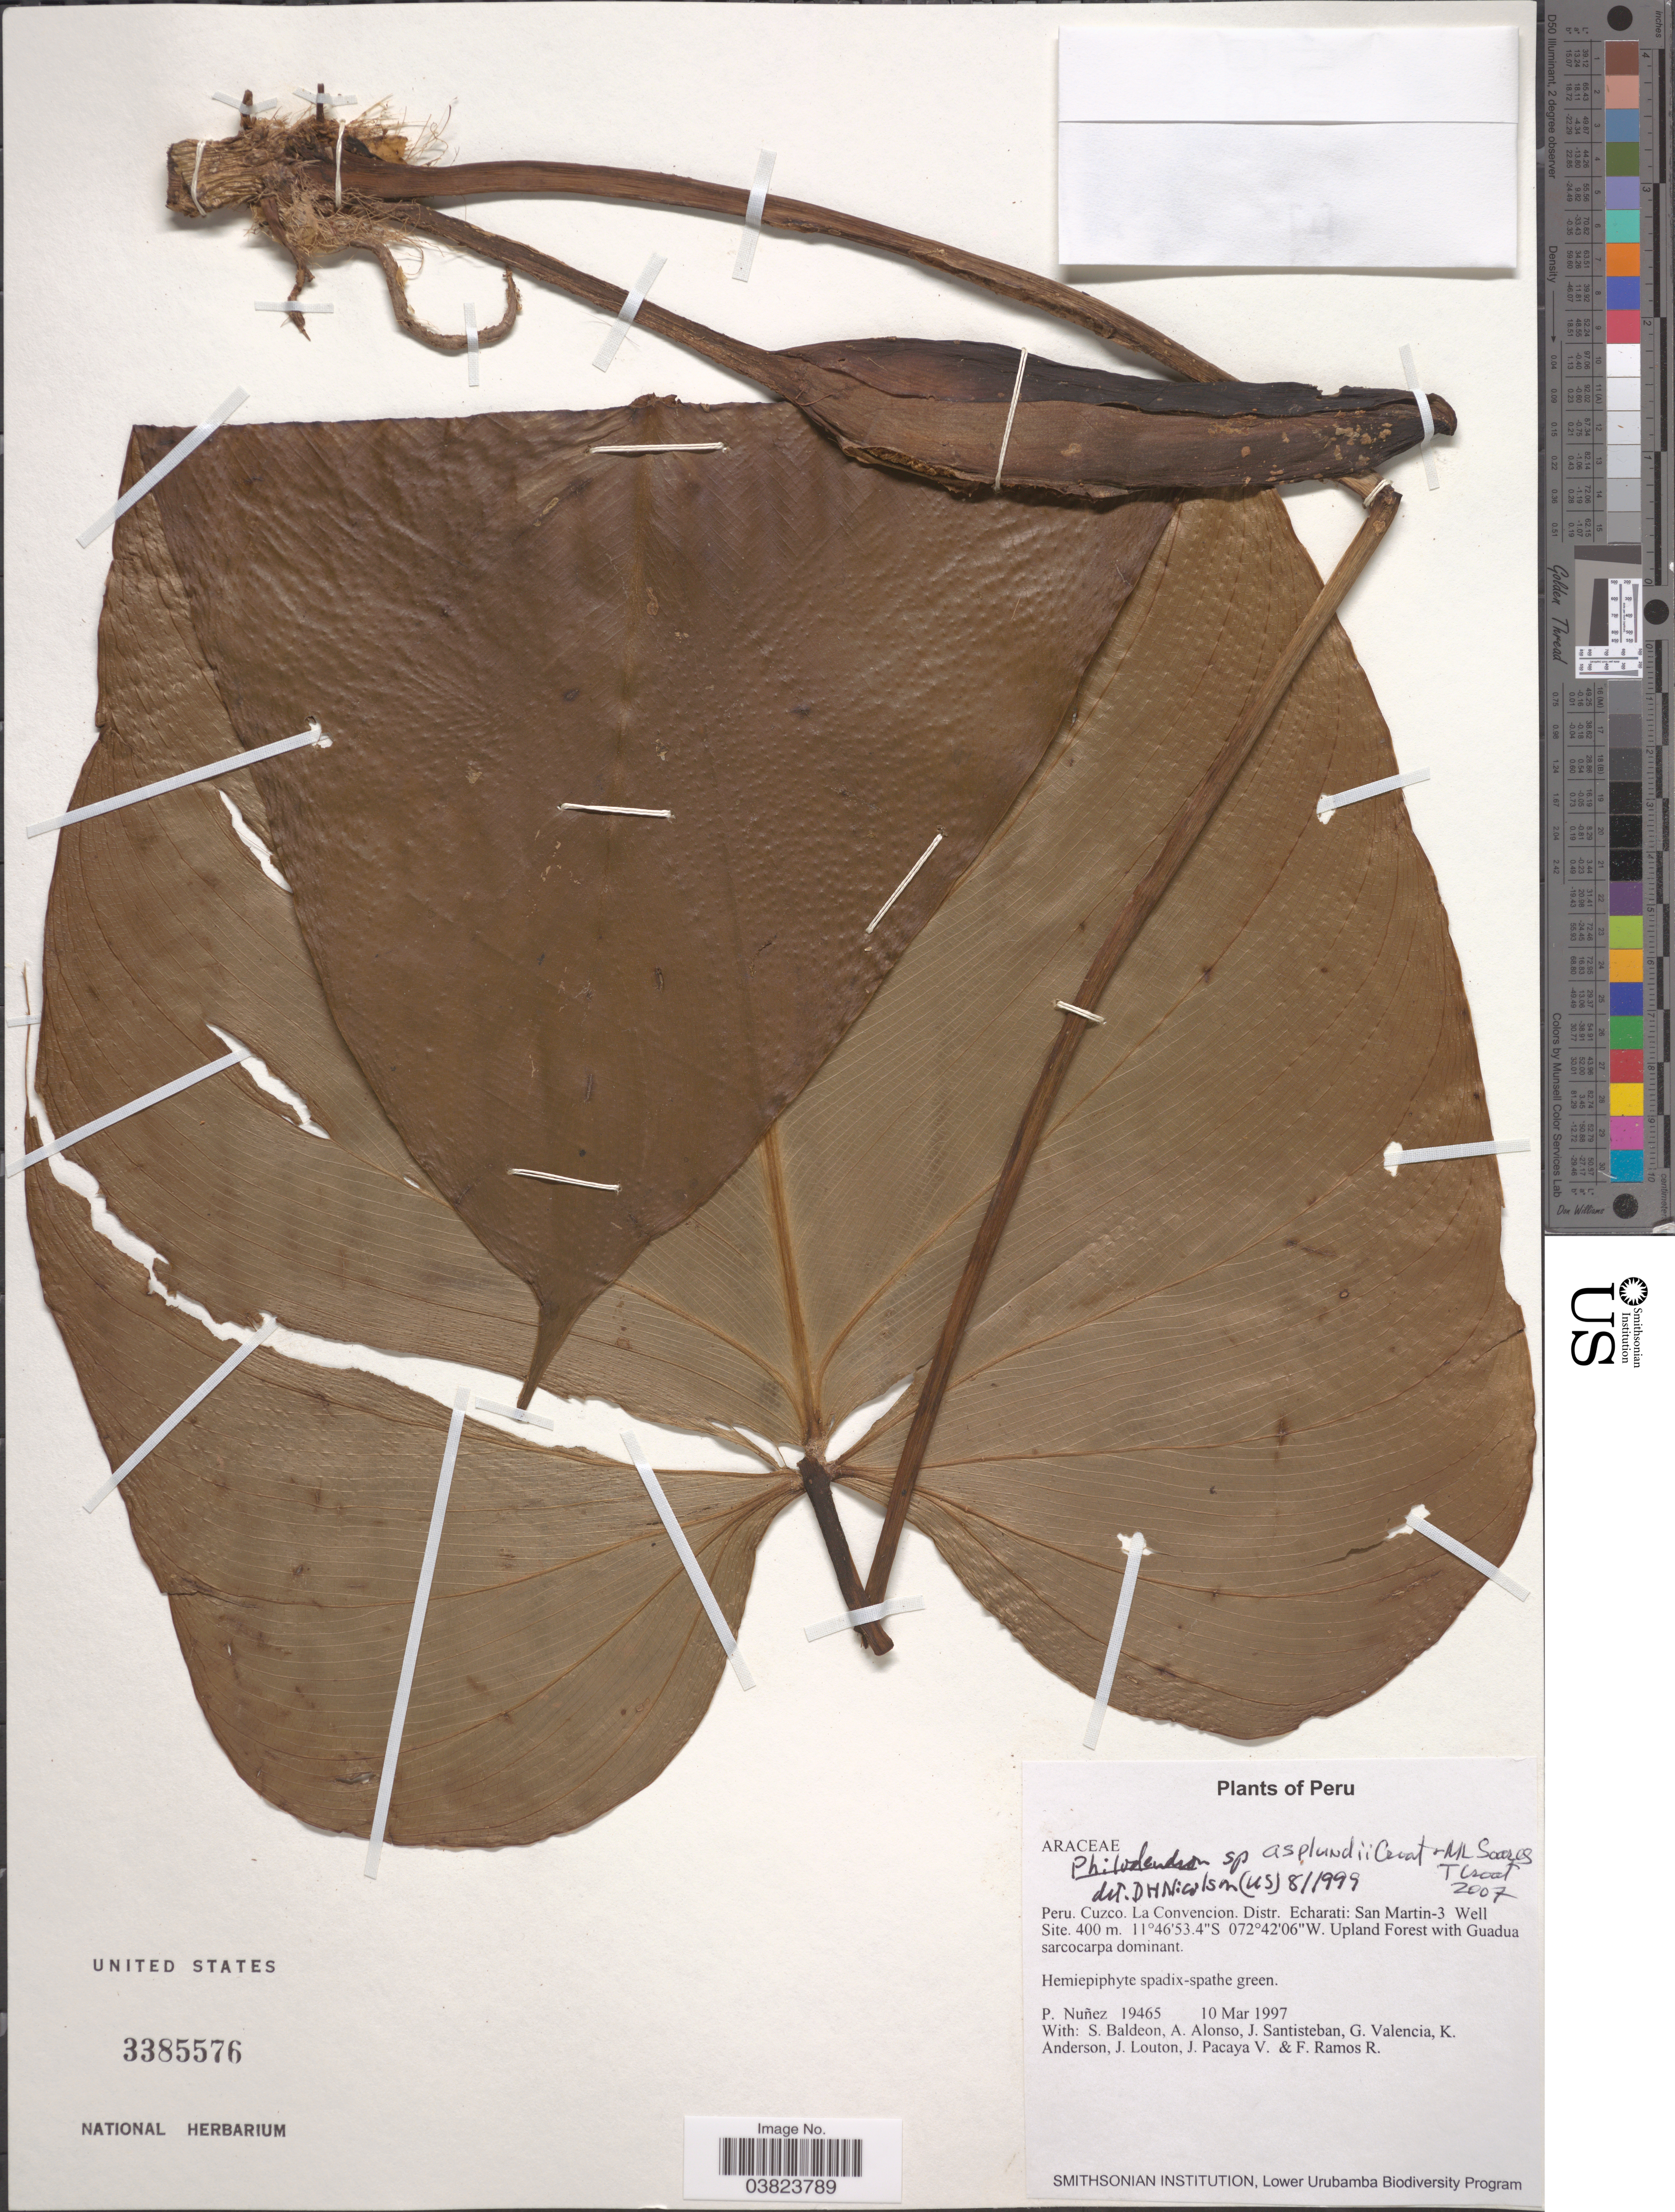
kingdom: Plantae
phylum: Tracheophyta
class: Liliopsida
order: Alismatales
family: Araceae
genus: Philodendron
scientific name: Philodendron asplundii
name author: Croat & M.L. Soares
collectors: P. Nuñez V., S. Baldeon, A. Alonso, J. Santisteban & et al.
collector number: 19465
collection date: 1997-03-10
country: Peru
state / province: Cusco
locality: Cuzco. La Convencion. Distr. Echarati: San Martin-3 Well Site.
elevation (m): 400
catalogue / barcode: US 3385576